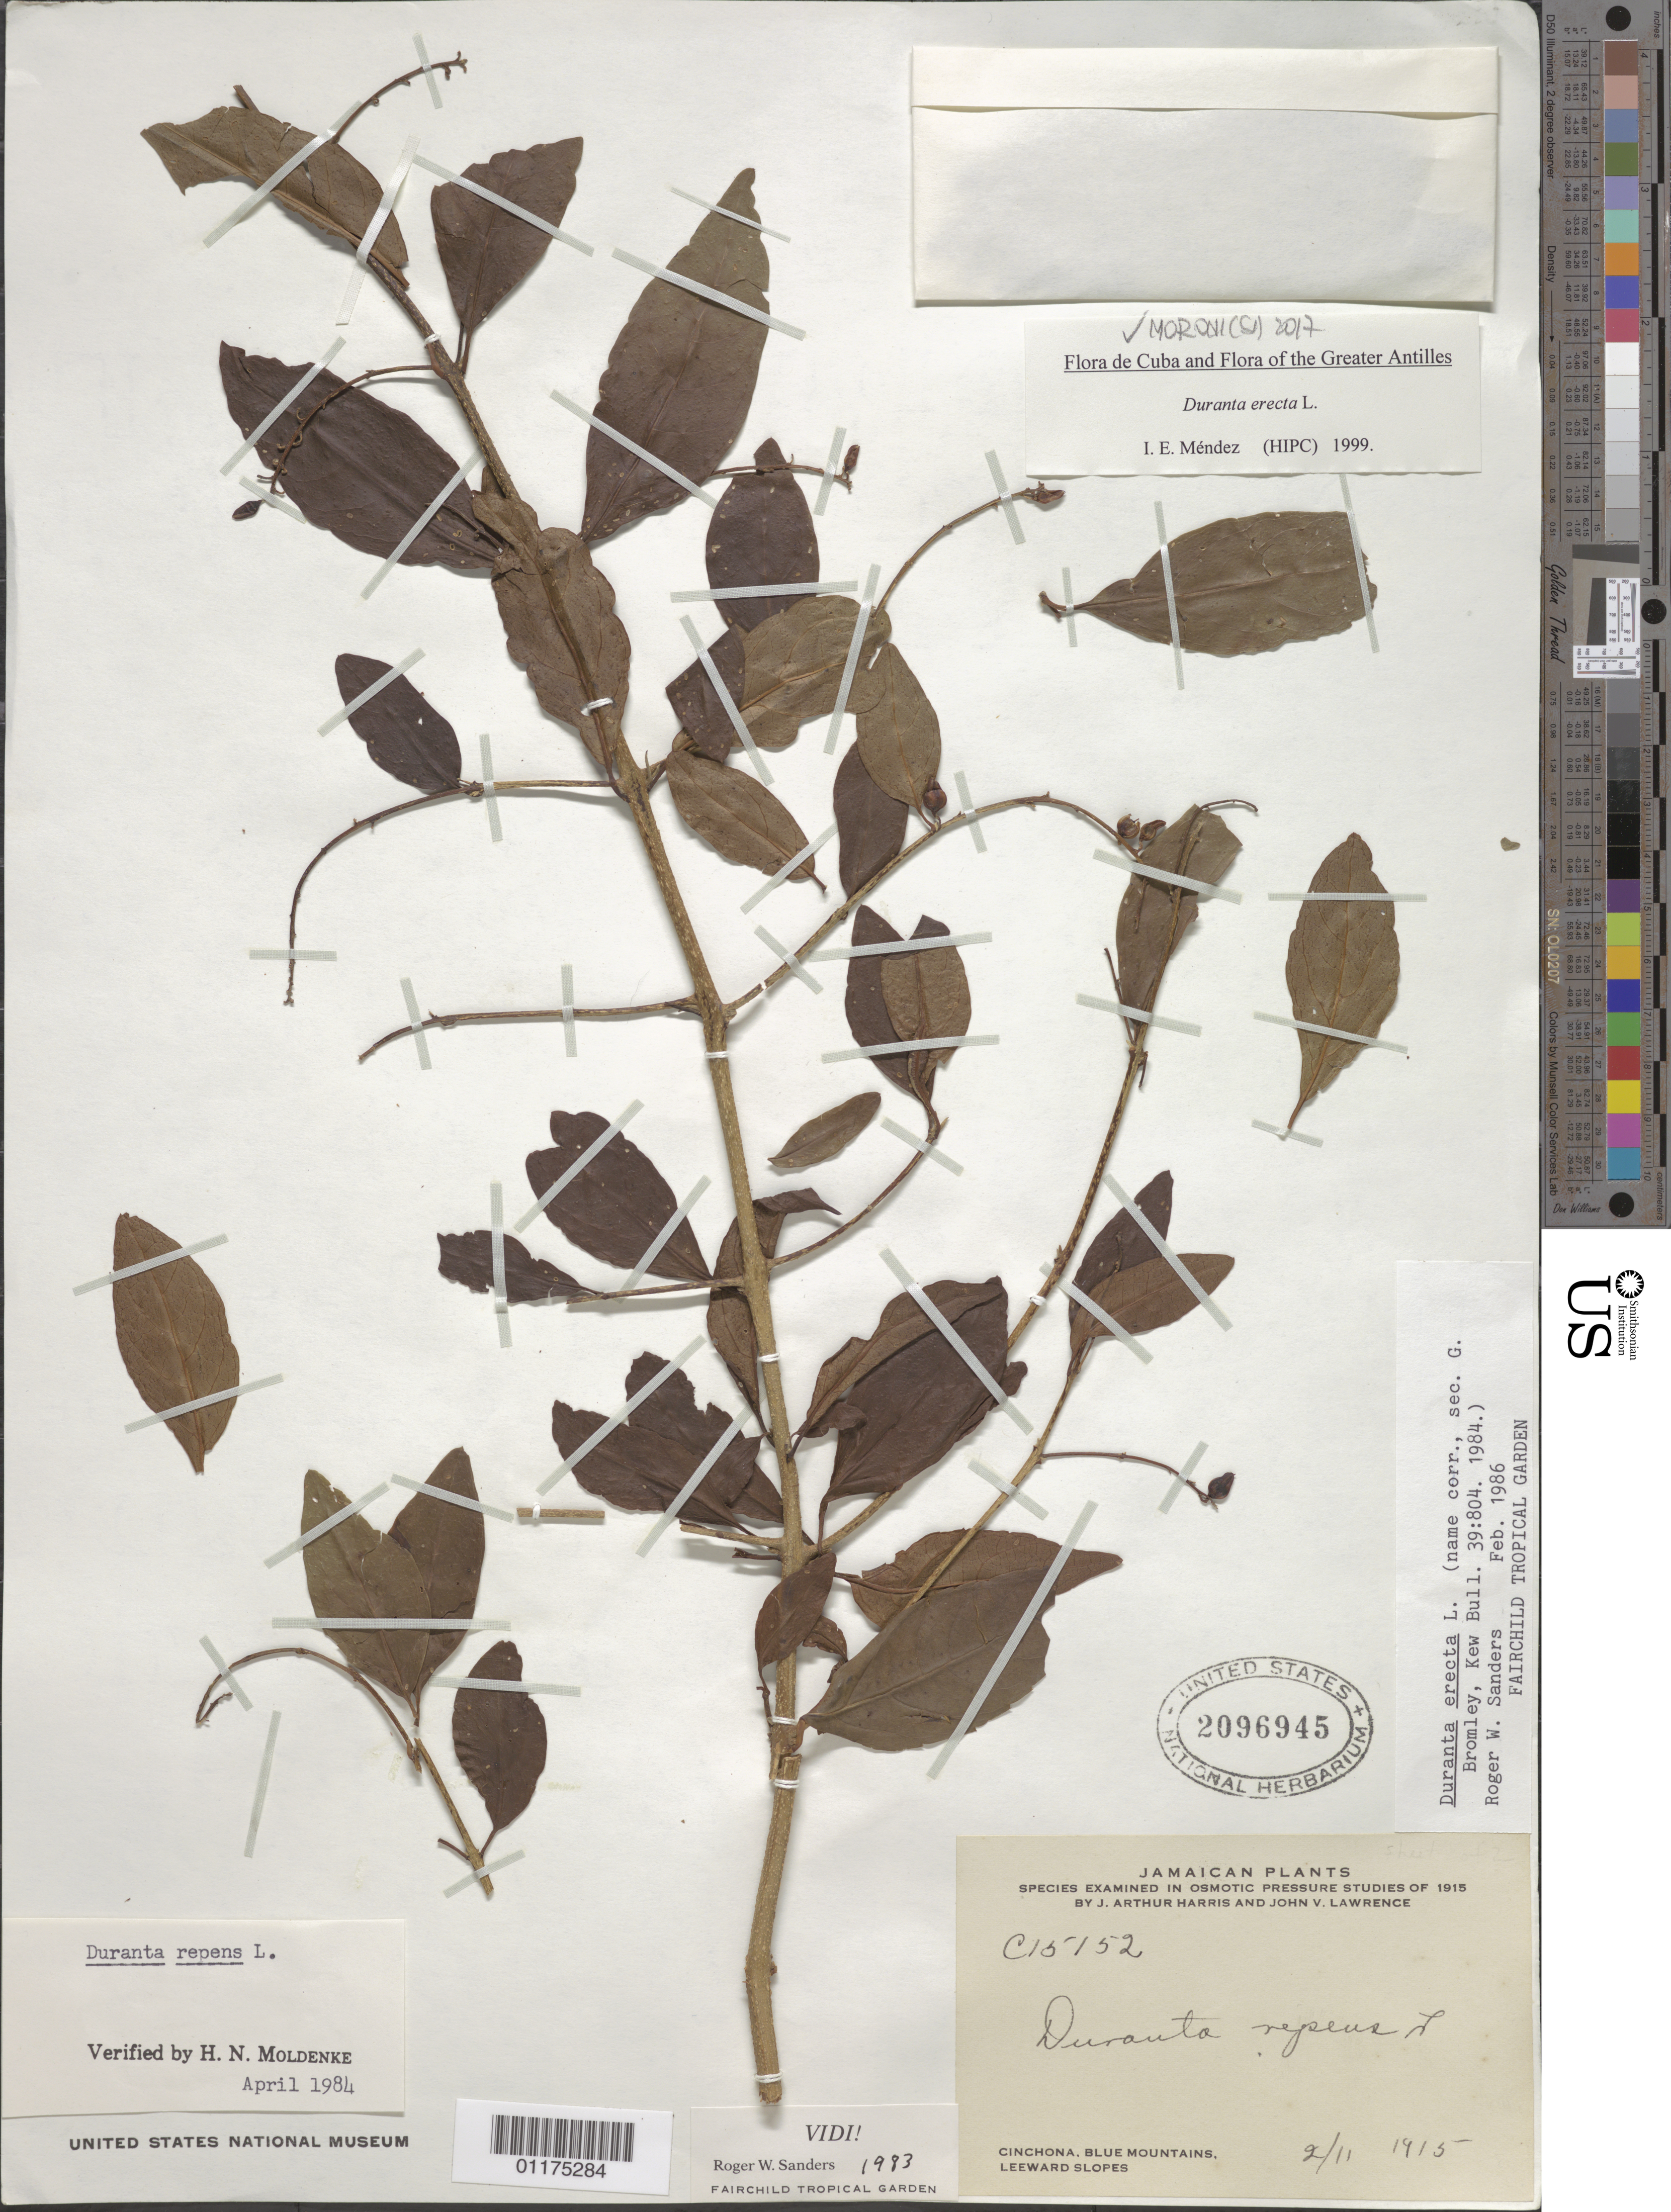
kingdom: Plantae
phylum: Tracheophyta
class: Magnoliopsida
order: Lamiales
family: Verbenaceae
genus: Duranta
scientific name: Duranta erecta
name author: L.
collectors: J. A. Harris & J. Lawrence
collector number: C15152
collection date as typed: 11 Feb 1915 or 02 Nov 1915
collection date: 1915-02-11 or 1915-11-02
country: Jamaica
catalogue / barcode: US 2096945